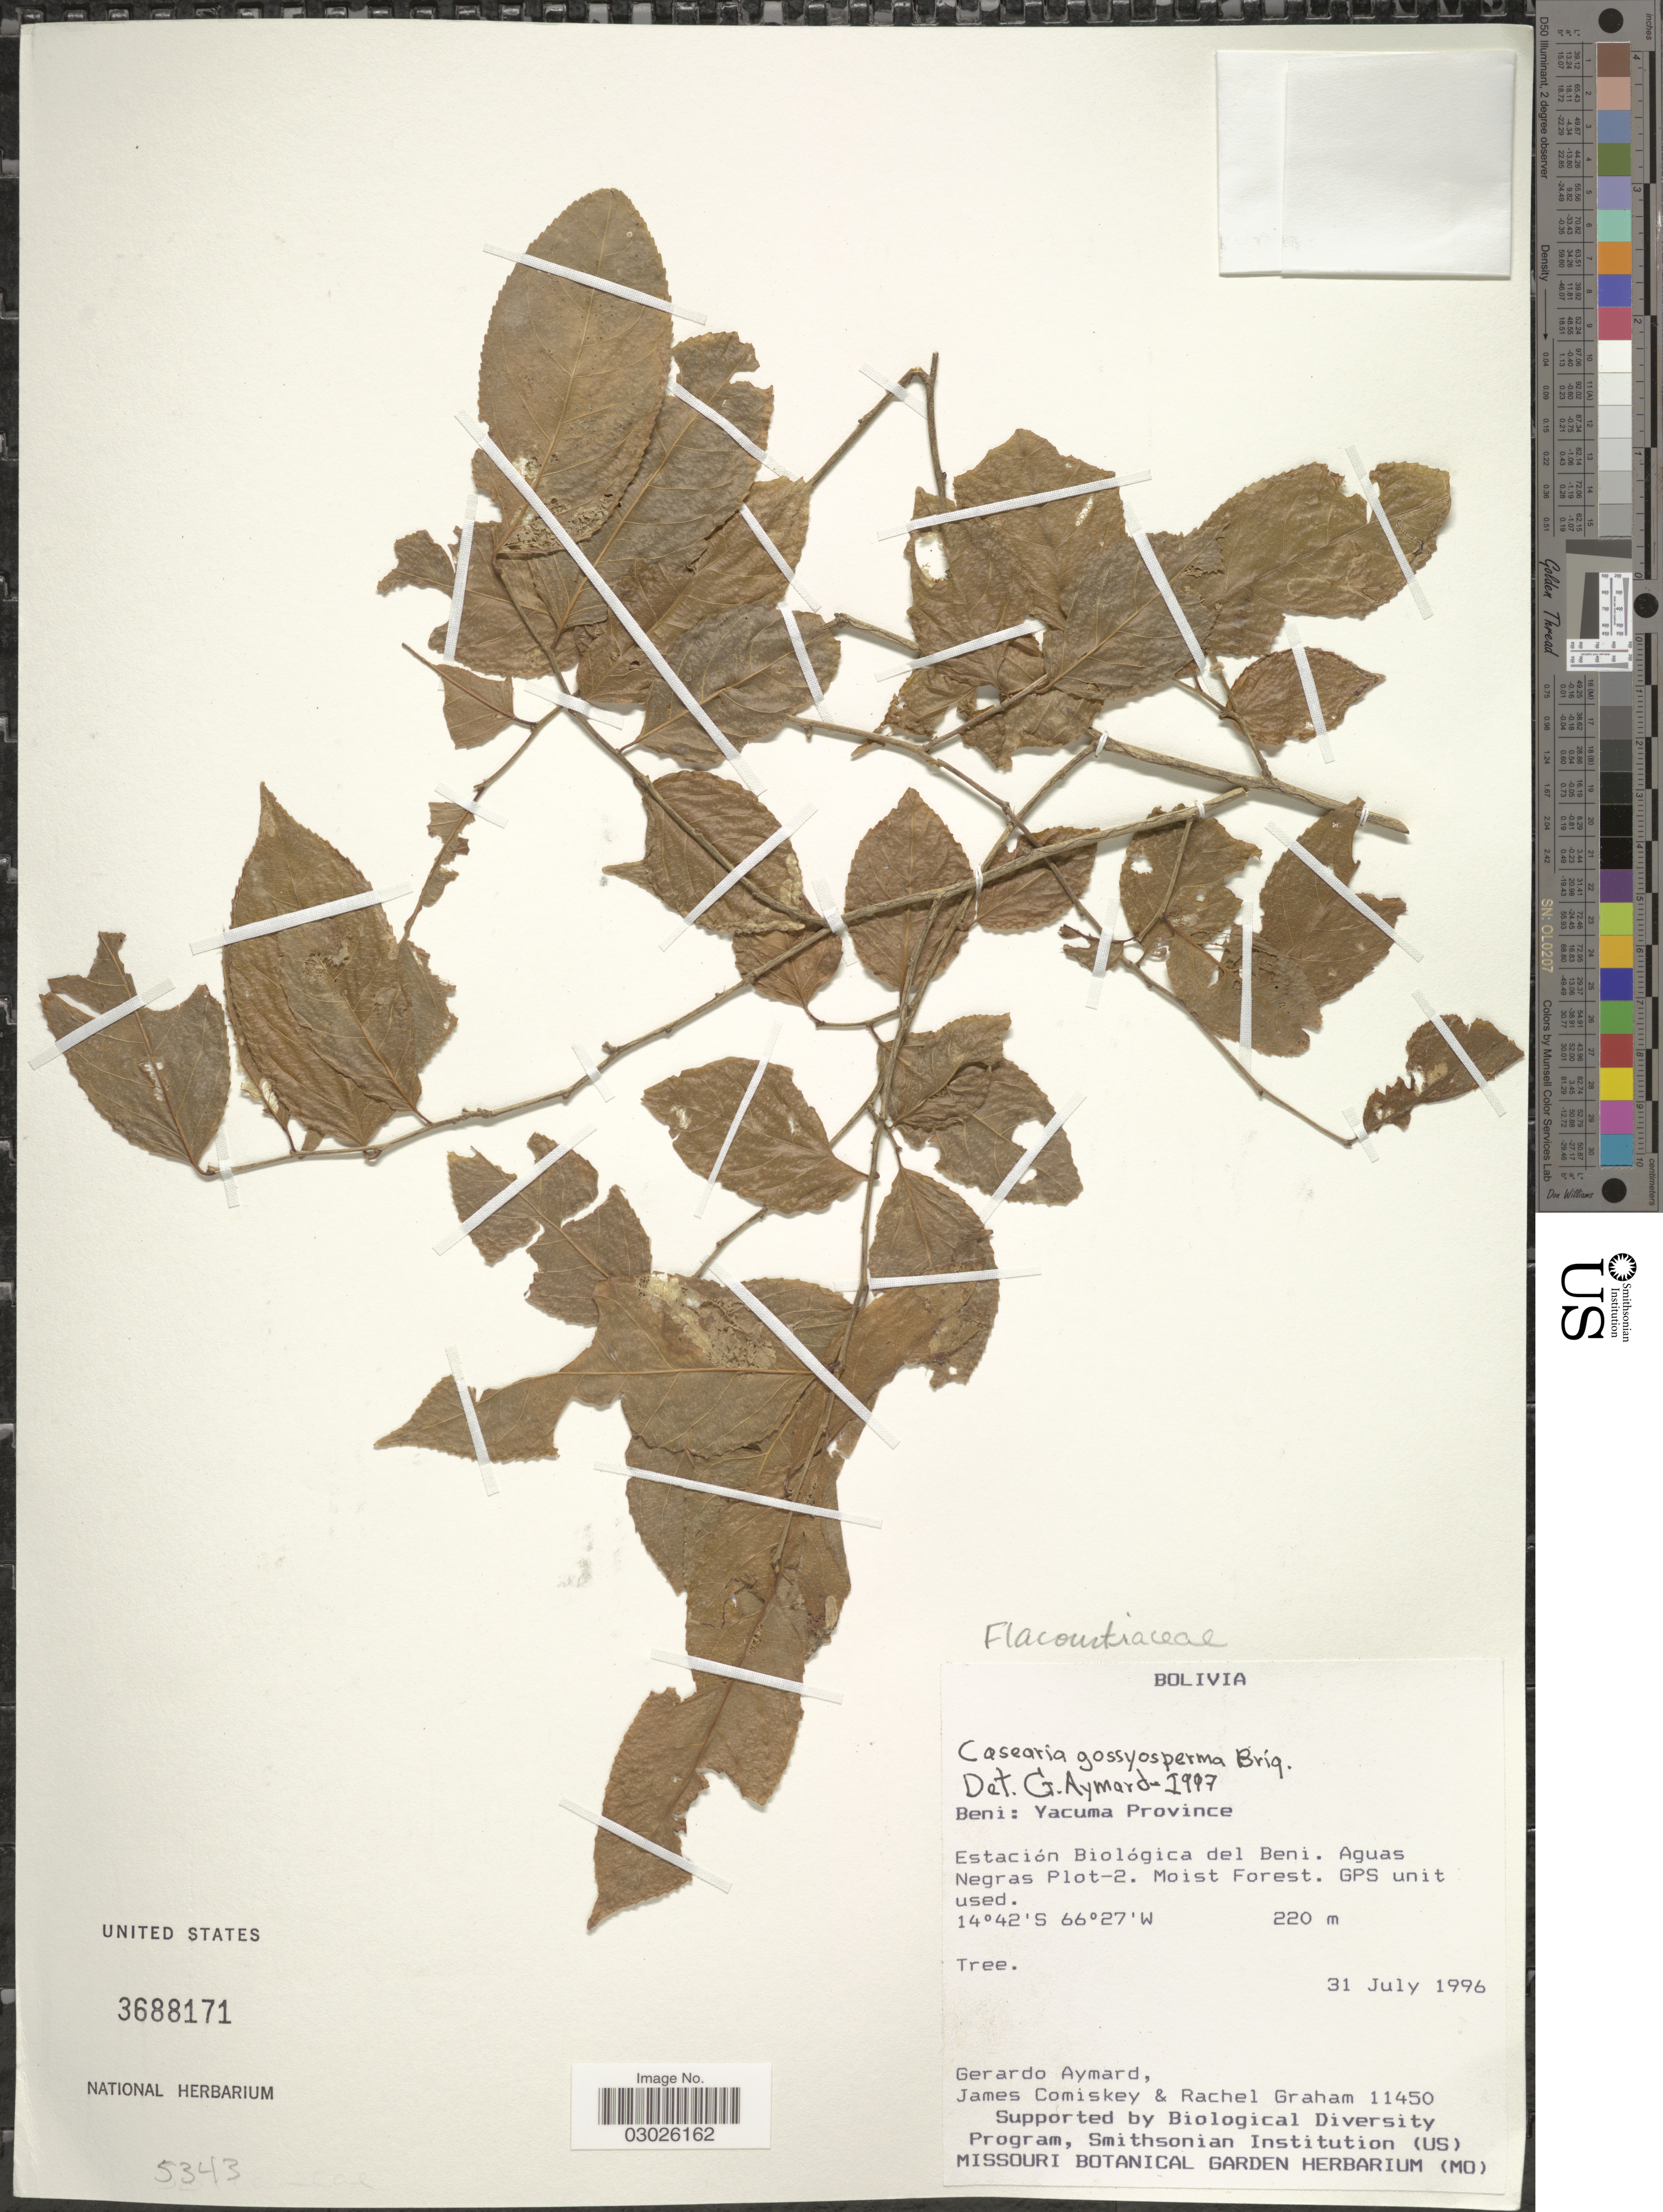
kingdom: Plantae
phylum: Tracheophyta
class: Magnoliopsida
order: Malpighiales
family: Salicaceae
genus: Casearia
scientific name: Casearia gossypiosperma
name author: Briq.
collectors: G. A. Aymard, J. A. Comiskey & R. Graham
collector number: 11450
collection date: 1996-07-31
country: Bolivia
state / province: Beni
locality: Yacuma Province, Estación Biológica del Beni, Aguas Negras Plot-2.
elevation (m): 220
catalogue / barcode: US 3688171